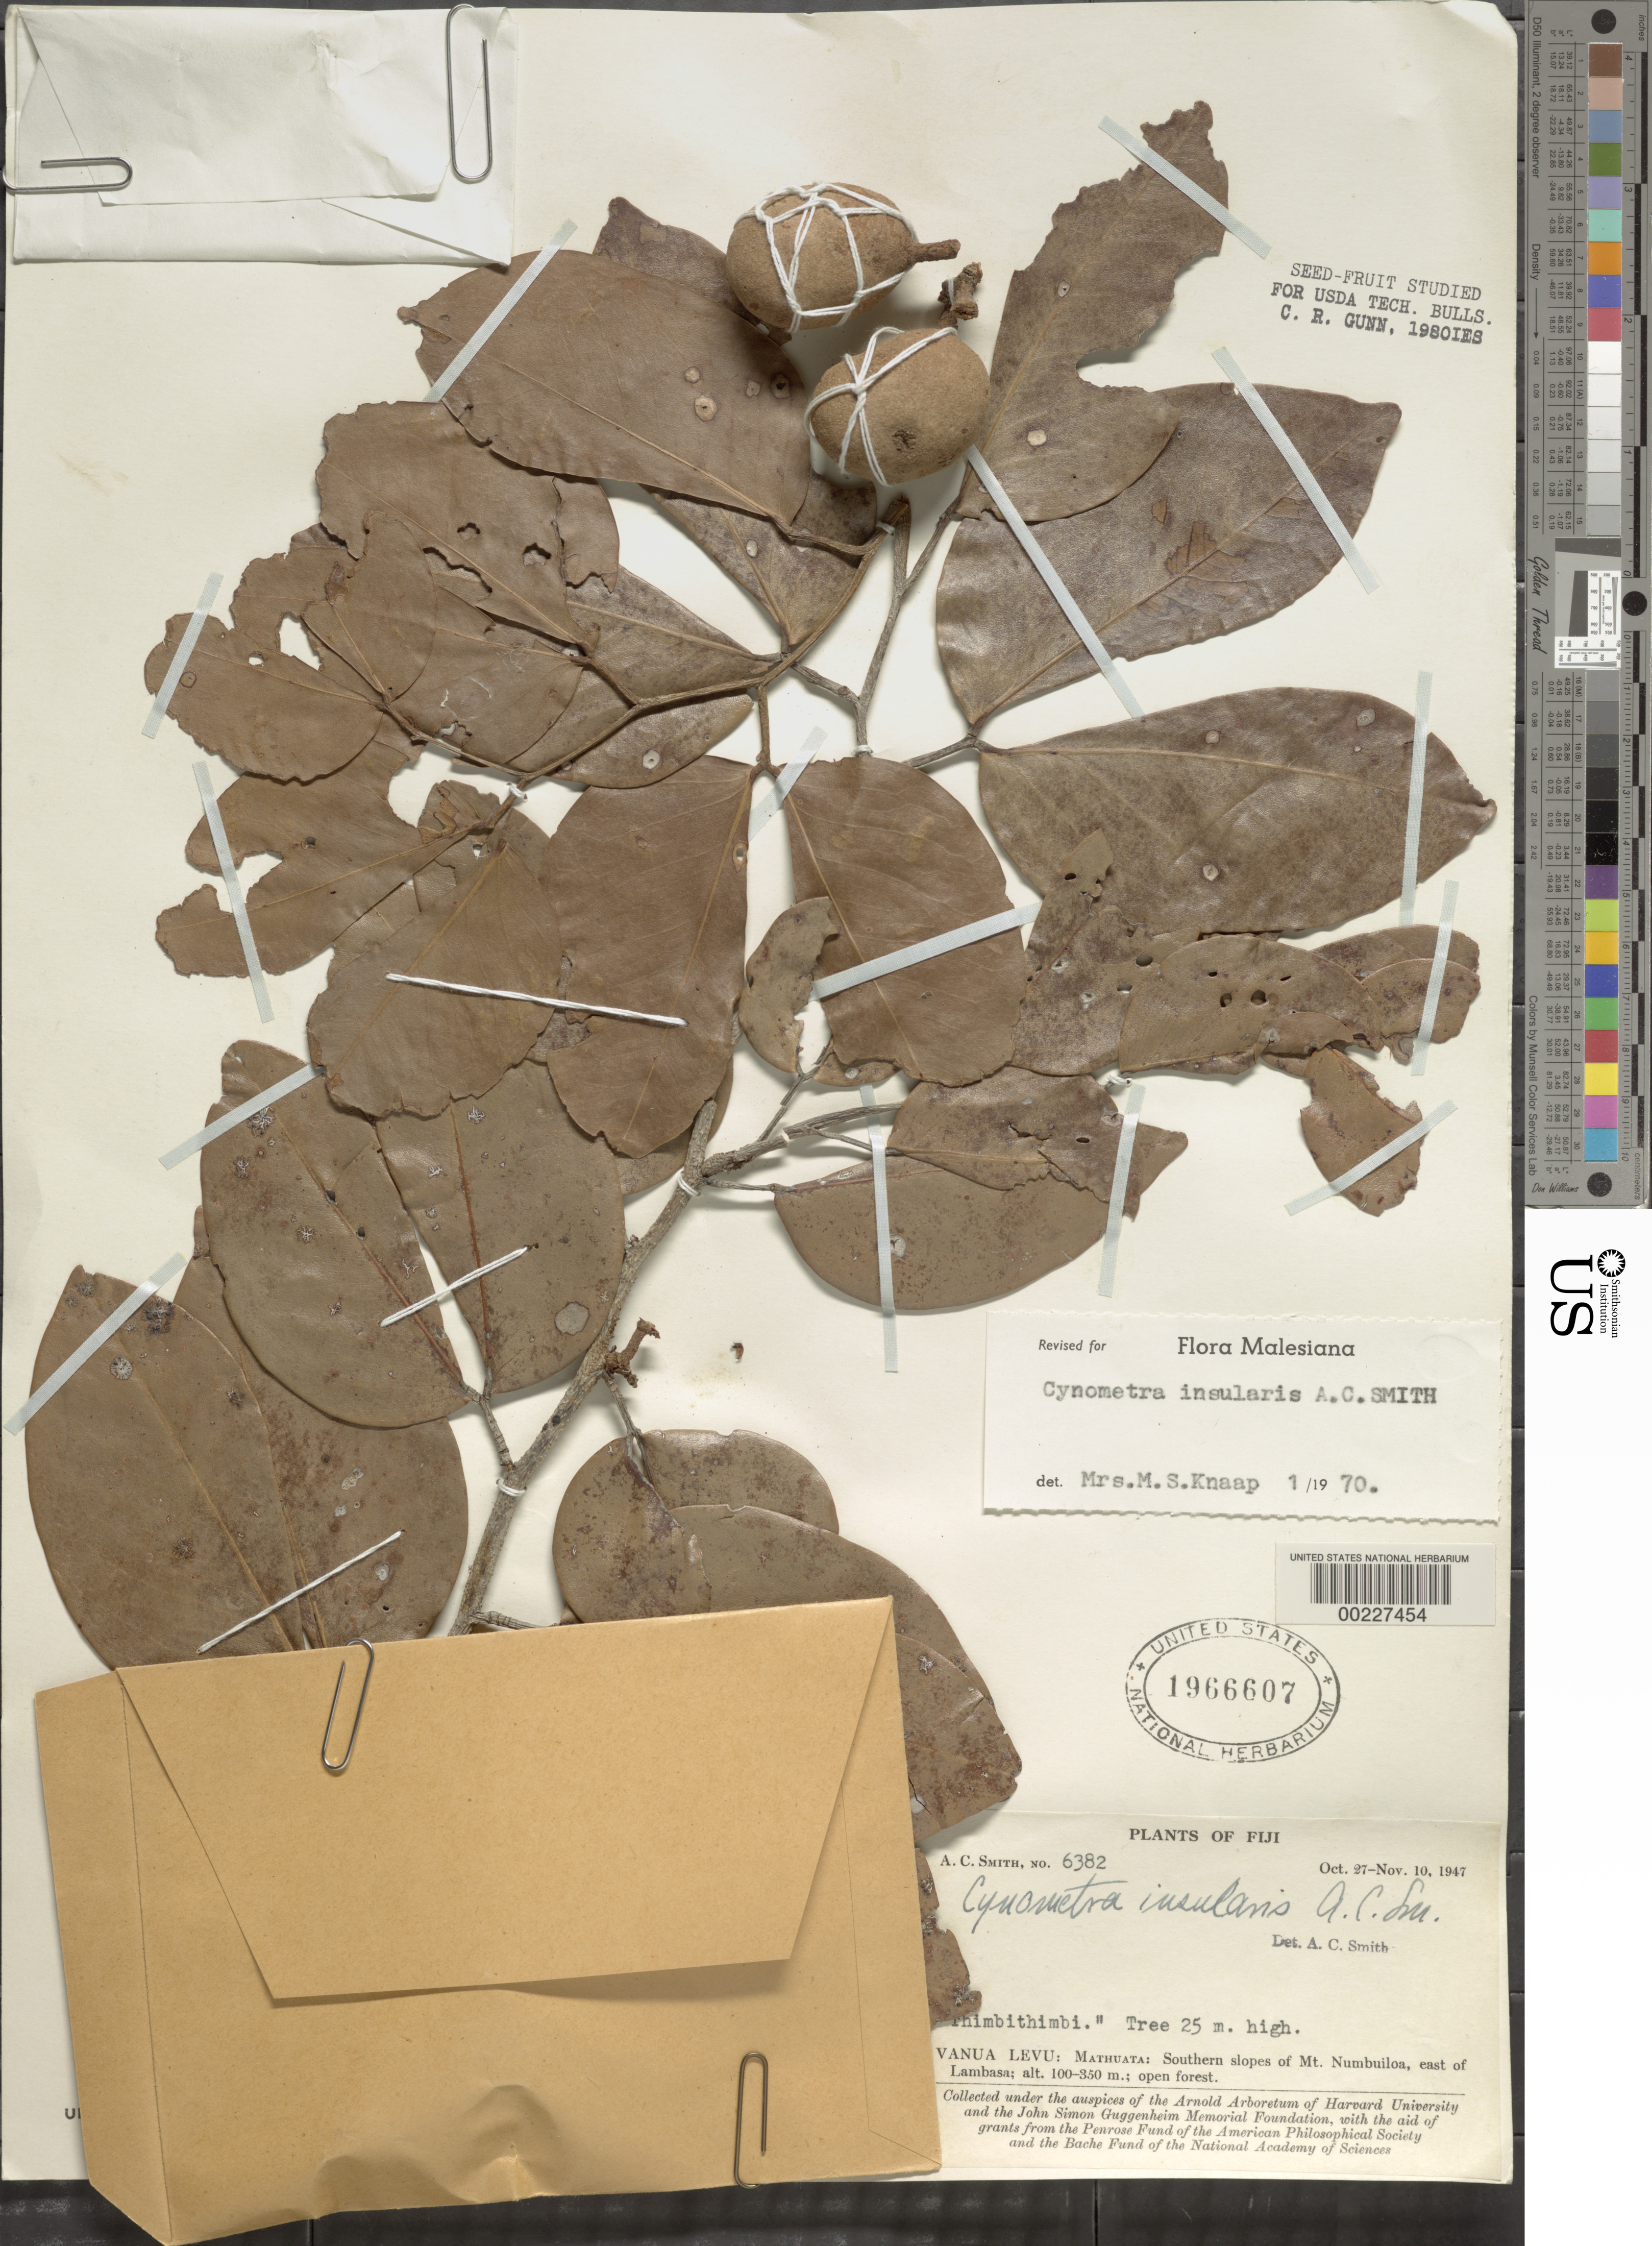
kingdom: Plantae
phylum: Tracheophyta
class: Magnoliopsida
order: Fabales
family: Fabaceae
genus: Cynometra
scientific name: Cynometra insularis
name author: A.C. Sm.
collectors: A. C. Smith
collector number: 6382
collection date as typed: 27 Oct 1947 to 10 Nov 1947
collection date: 1947-10-27/1947-11-10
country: Fiji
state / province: Northern Division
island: Macuata-i-wai [Mathuata-i-wai]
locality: Mathuata Prov.: southern slopes of mt. numbuiloa, e of lambasa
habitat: Open forest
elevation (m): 100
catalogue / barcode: US 1966607